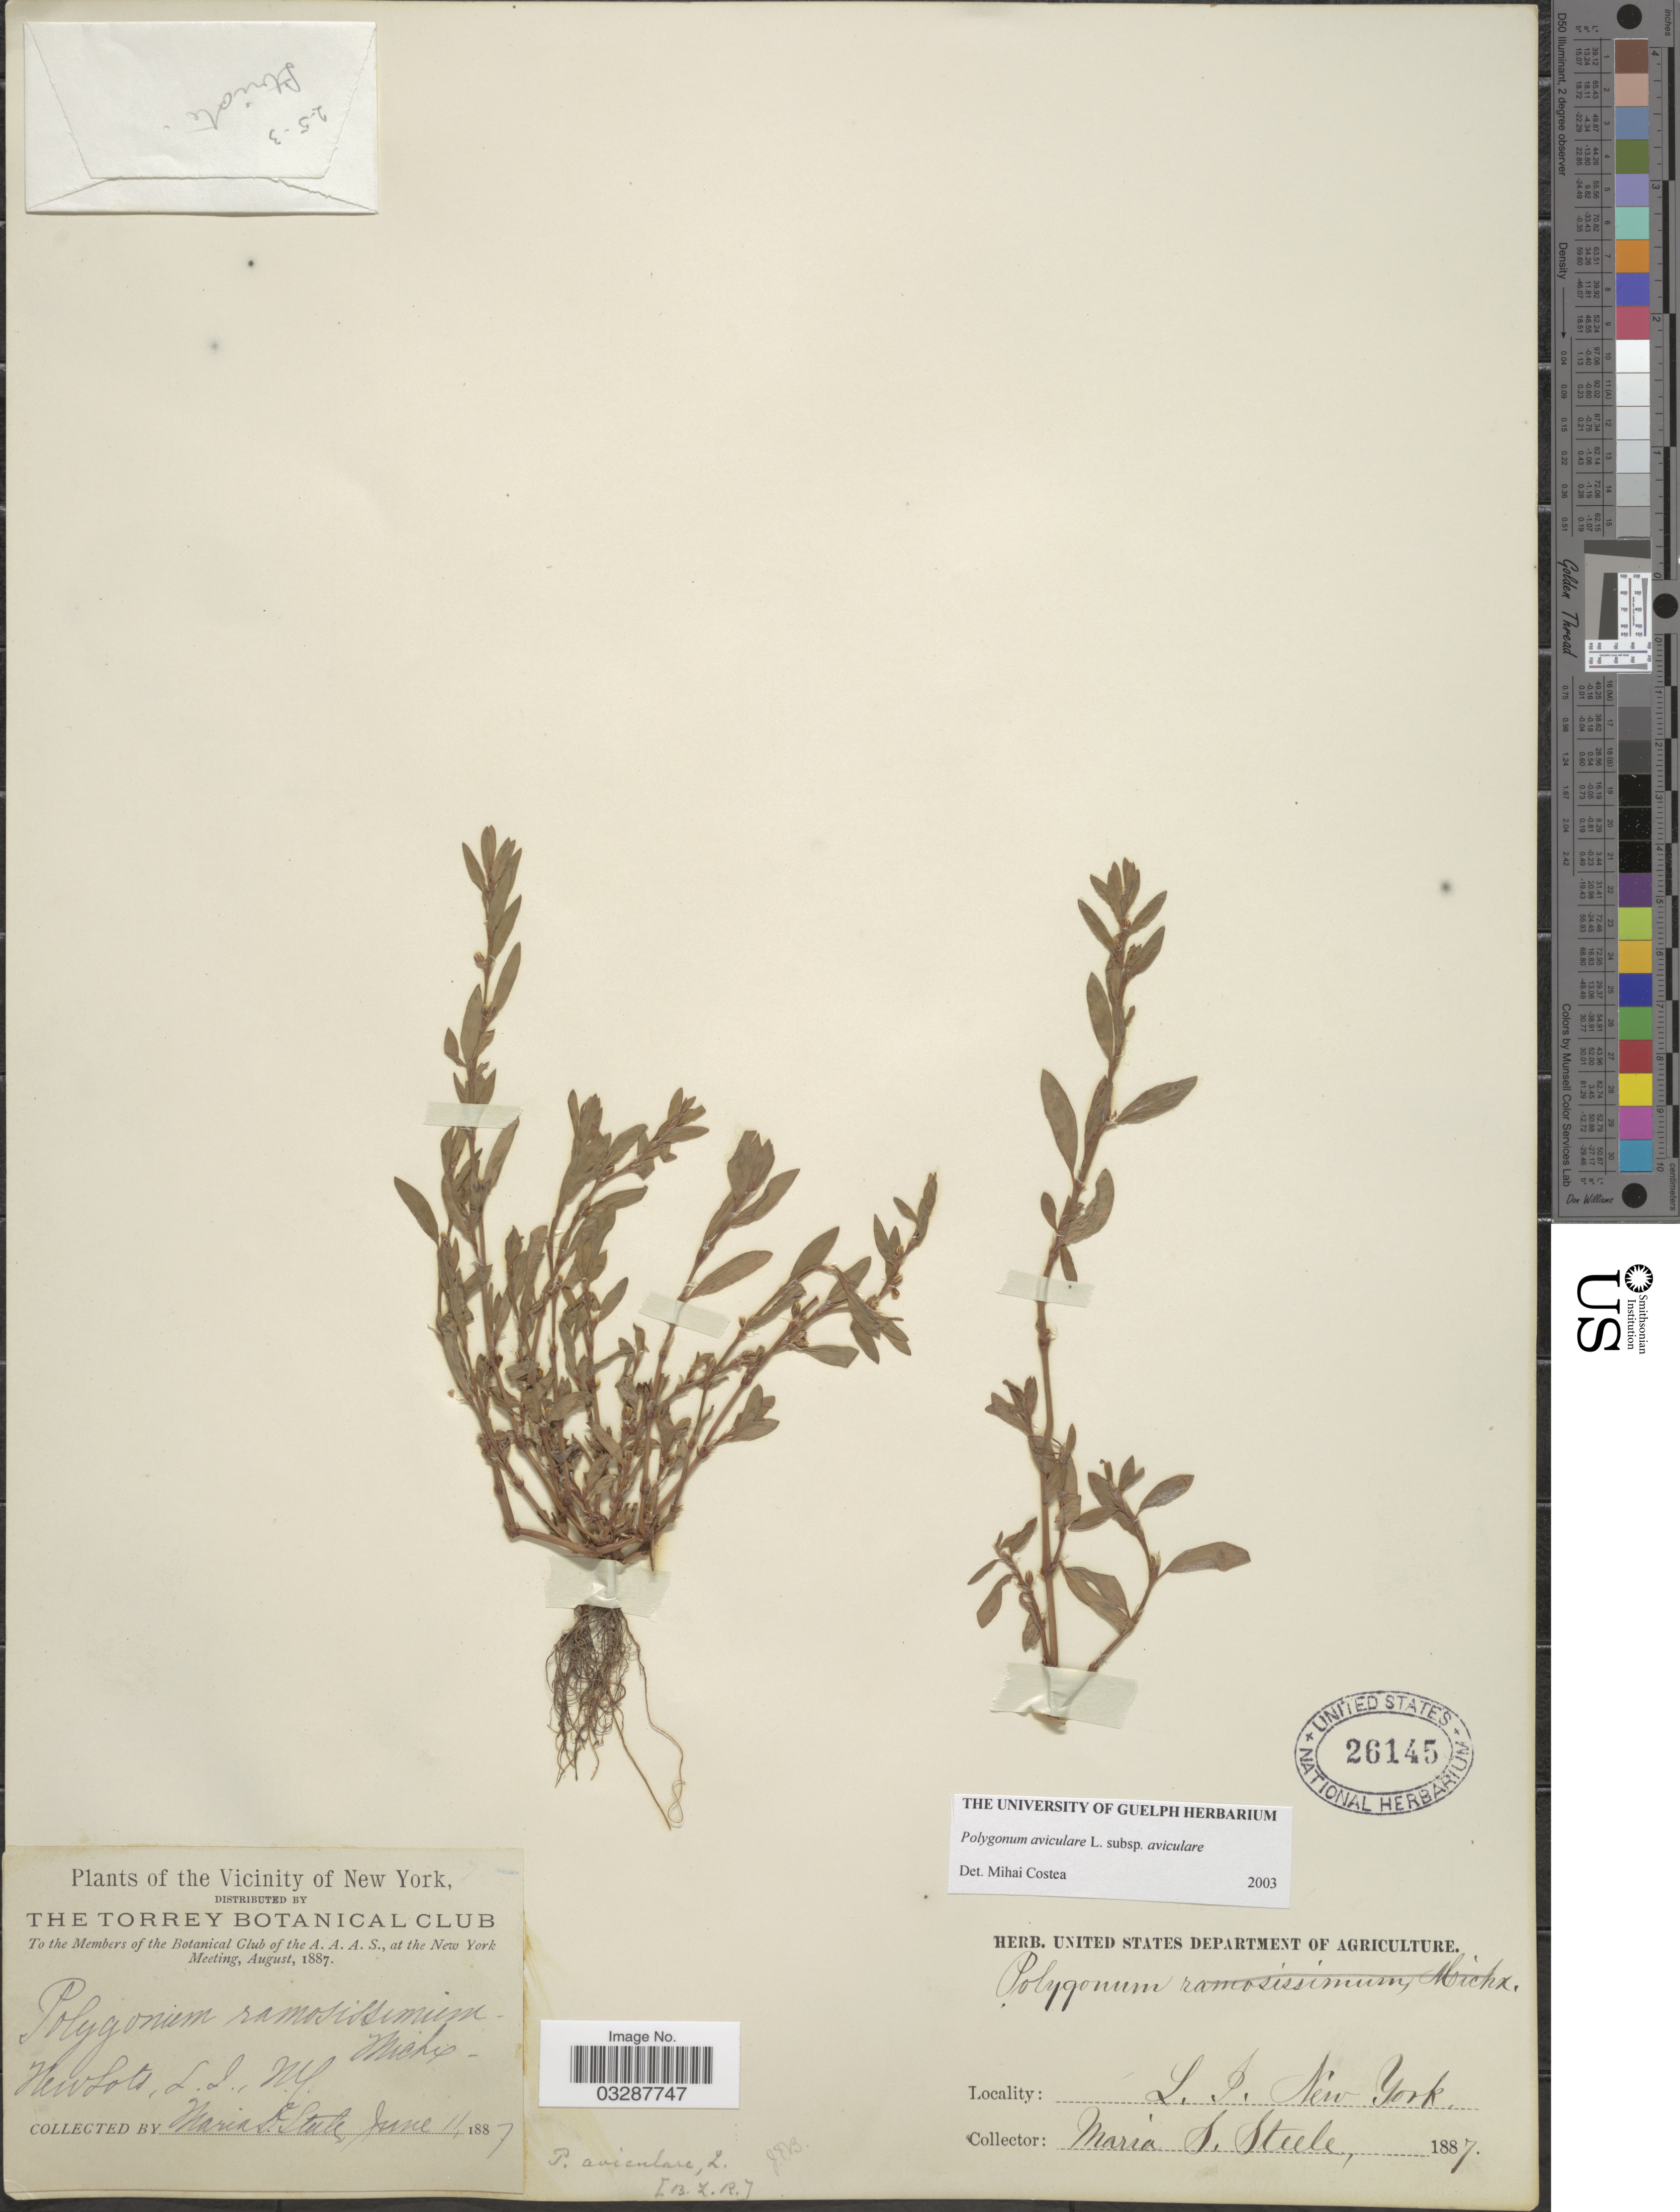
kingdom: Plantae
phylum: Tracheophyta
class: Magnoliopsida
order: Caryophyllales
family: Polygonaceae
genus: Polygonum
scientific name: Polygonum aviculare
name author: L.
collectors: M. O. Steele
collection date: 1887-06-11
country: United States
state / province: New York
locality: Vicinity of New York. New Lots, L.I.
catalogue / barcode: US 26145